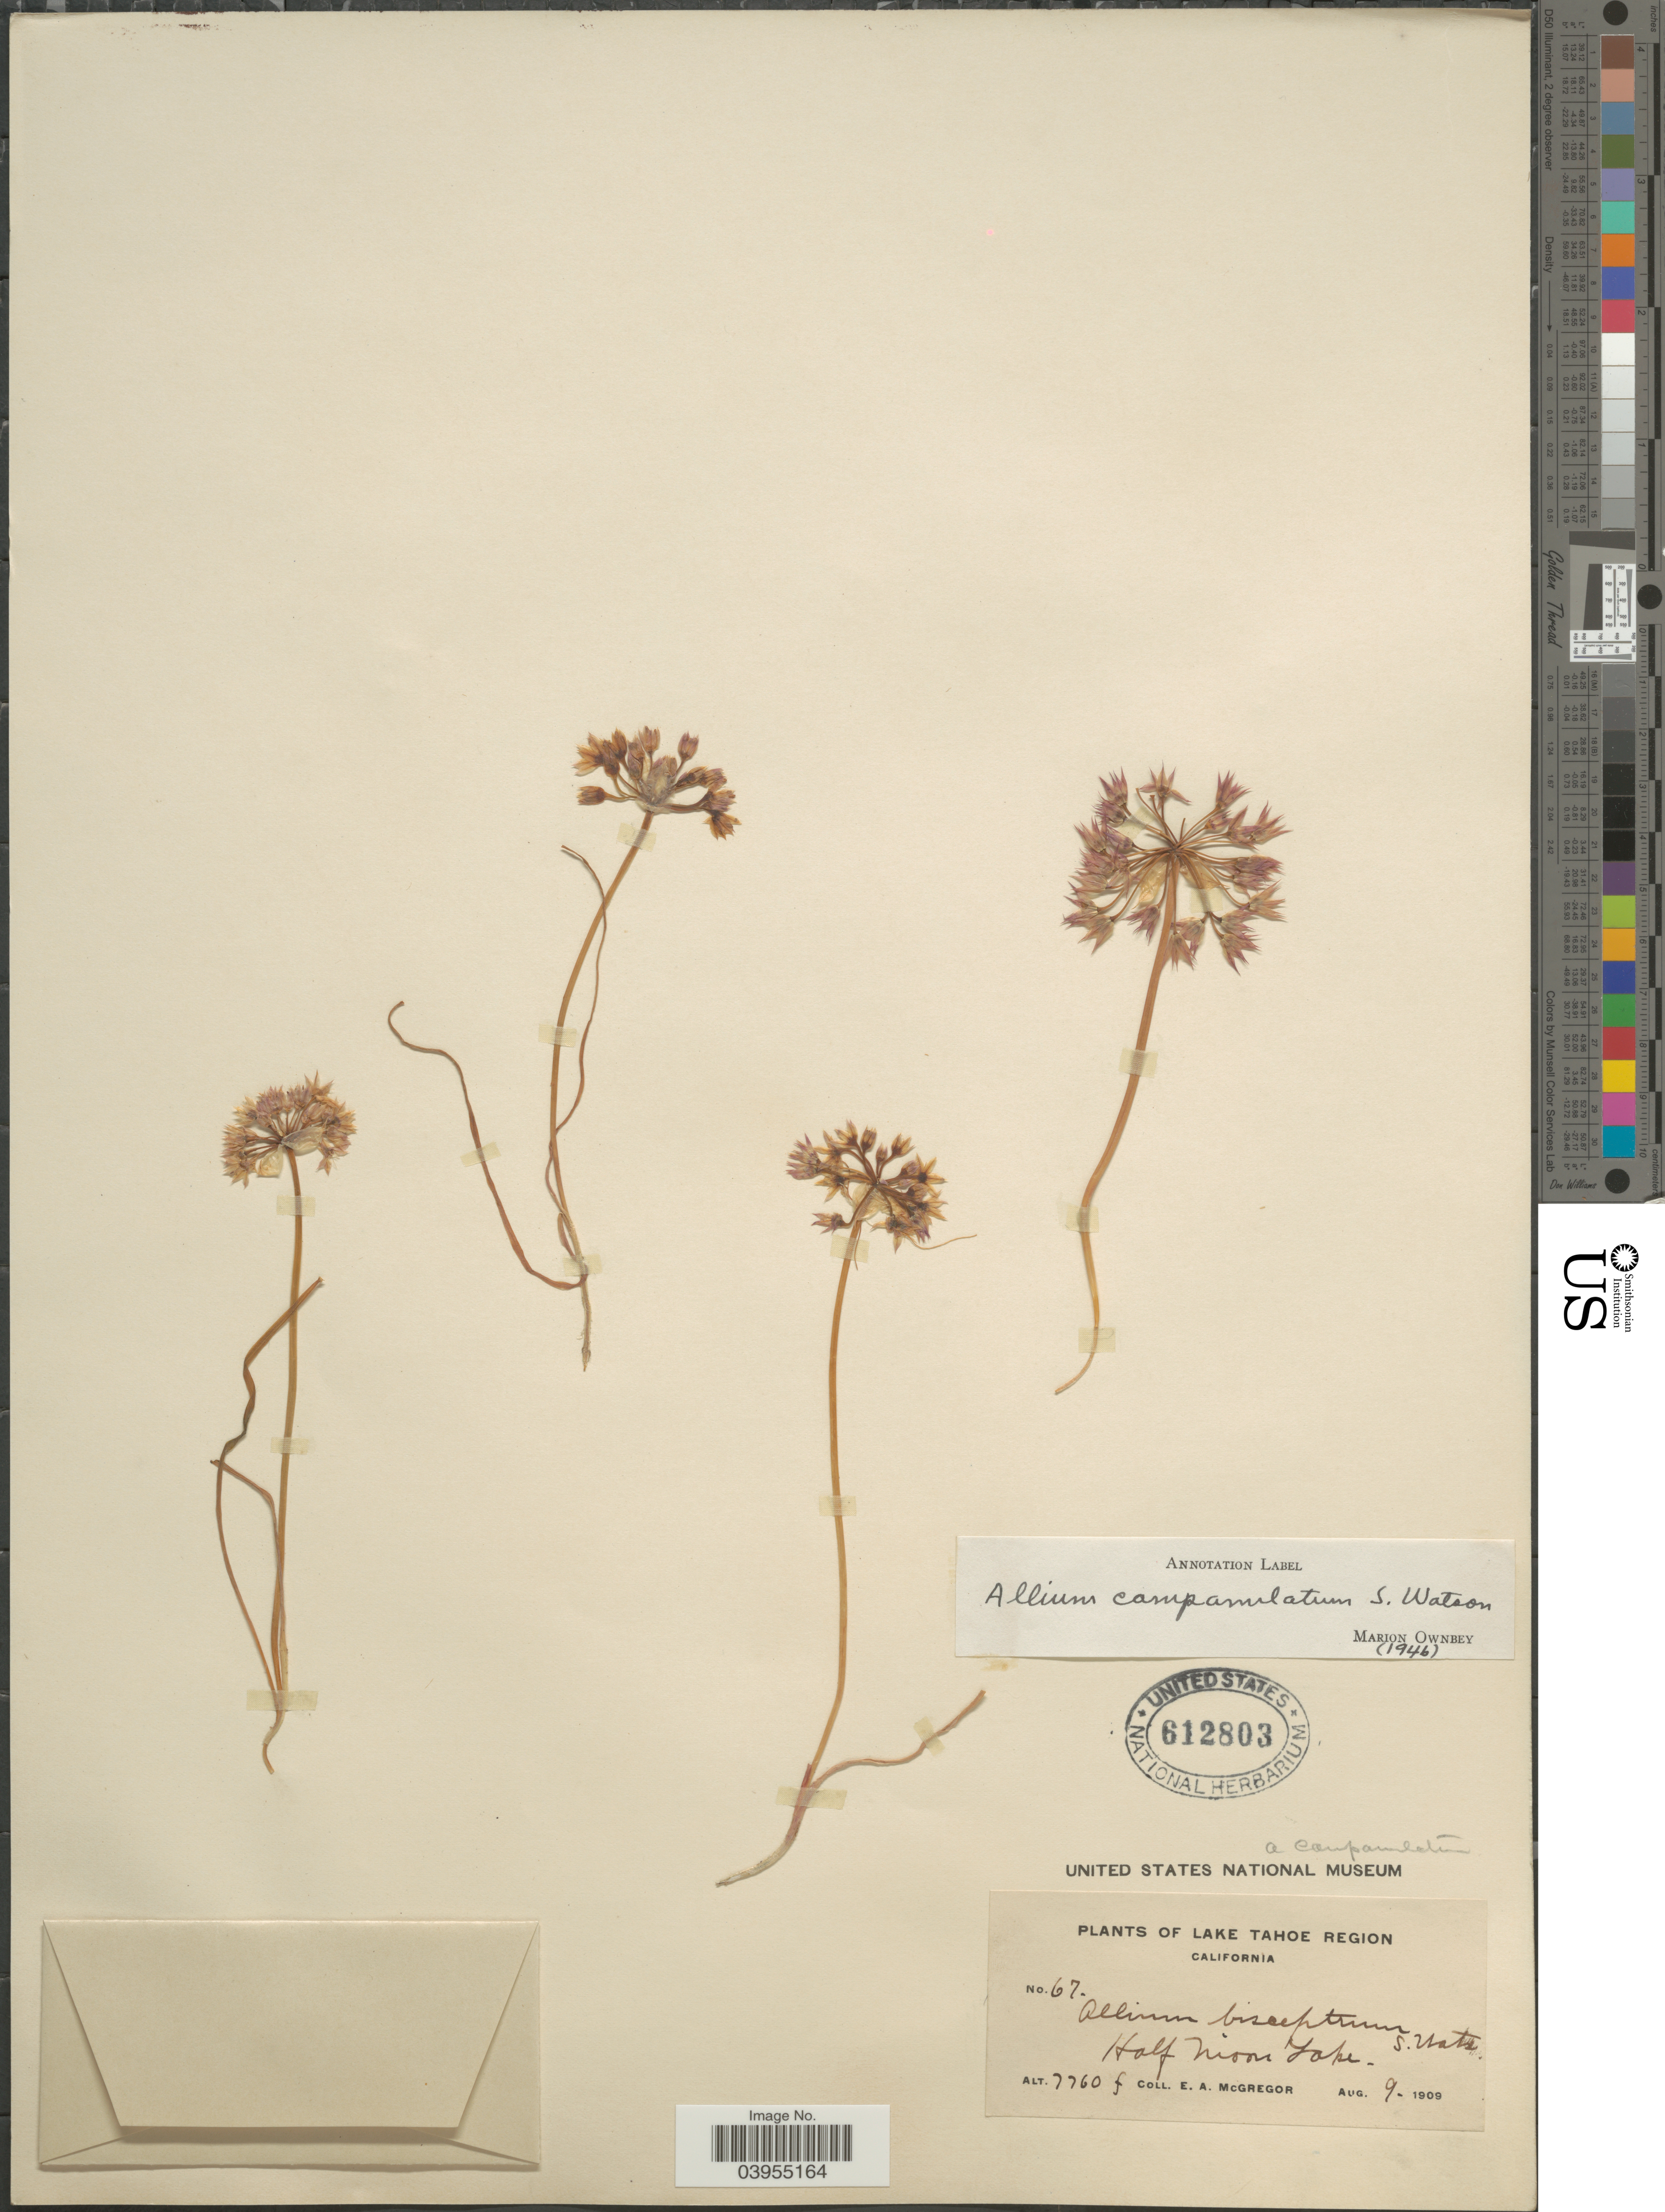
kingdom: Plantae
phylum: Tracheophyta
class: Liliopsida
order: Asparagales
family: Amaryllidaceae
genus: Allium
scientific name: Allium campanulatum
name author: S. Watson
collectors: E. A. McGregor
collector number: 67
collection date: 1909-08-09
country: United States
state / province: California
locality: Lake Tahoe Region. Half Moon Lake.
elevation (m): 2365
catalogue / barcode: US 612803